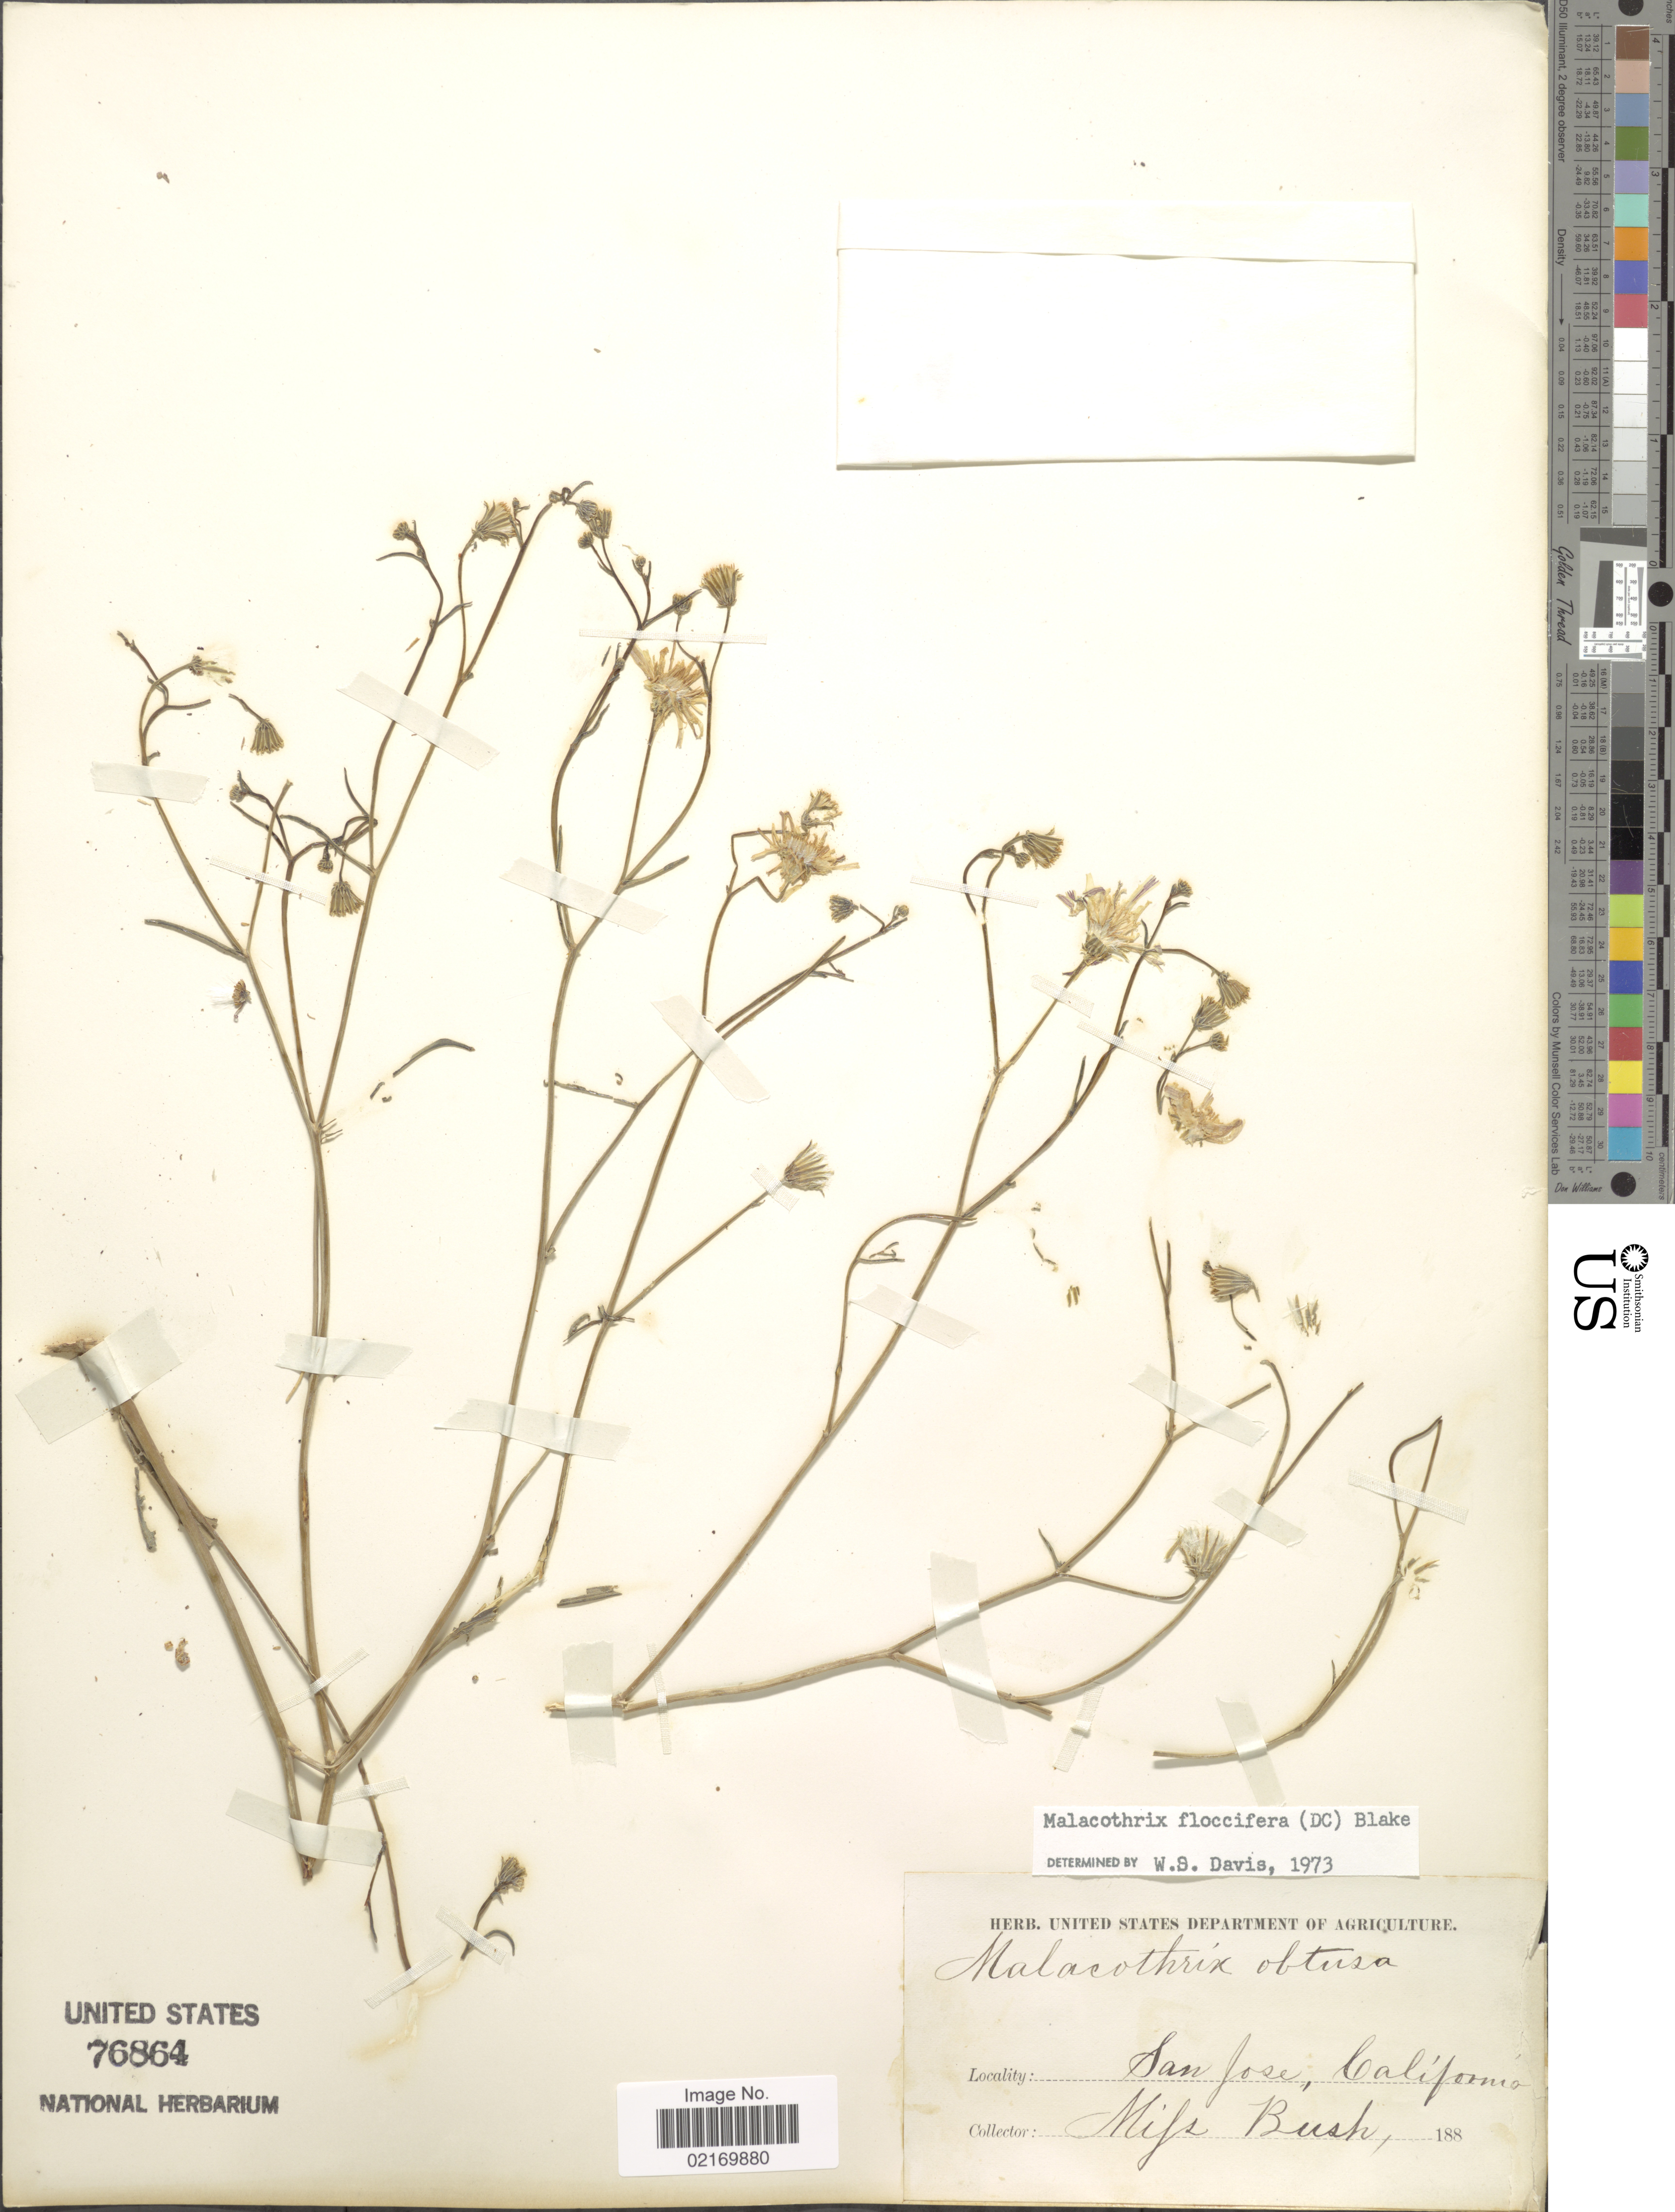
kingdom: Plantae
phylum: Tracheophyta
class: Magnoliopsida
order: Asterales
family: Asteraceae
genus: Malacothrix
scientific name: Malacothrix floccifera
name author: (DC.) S.F. Blake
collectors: -- Bush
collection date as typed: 188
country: United States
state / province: California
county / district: Santa Clara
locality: San Jose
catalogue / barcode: US 76864